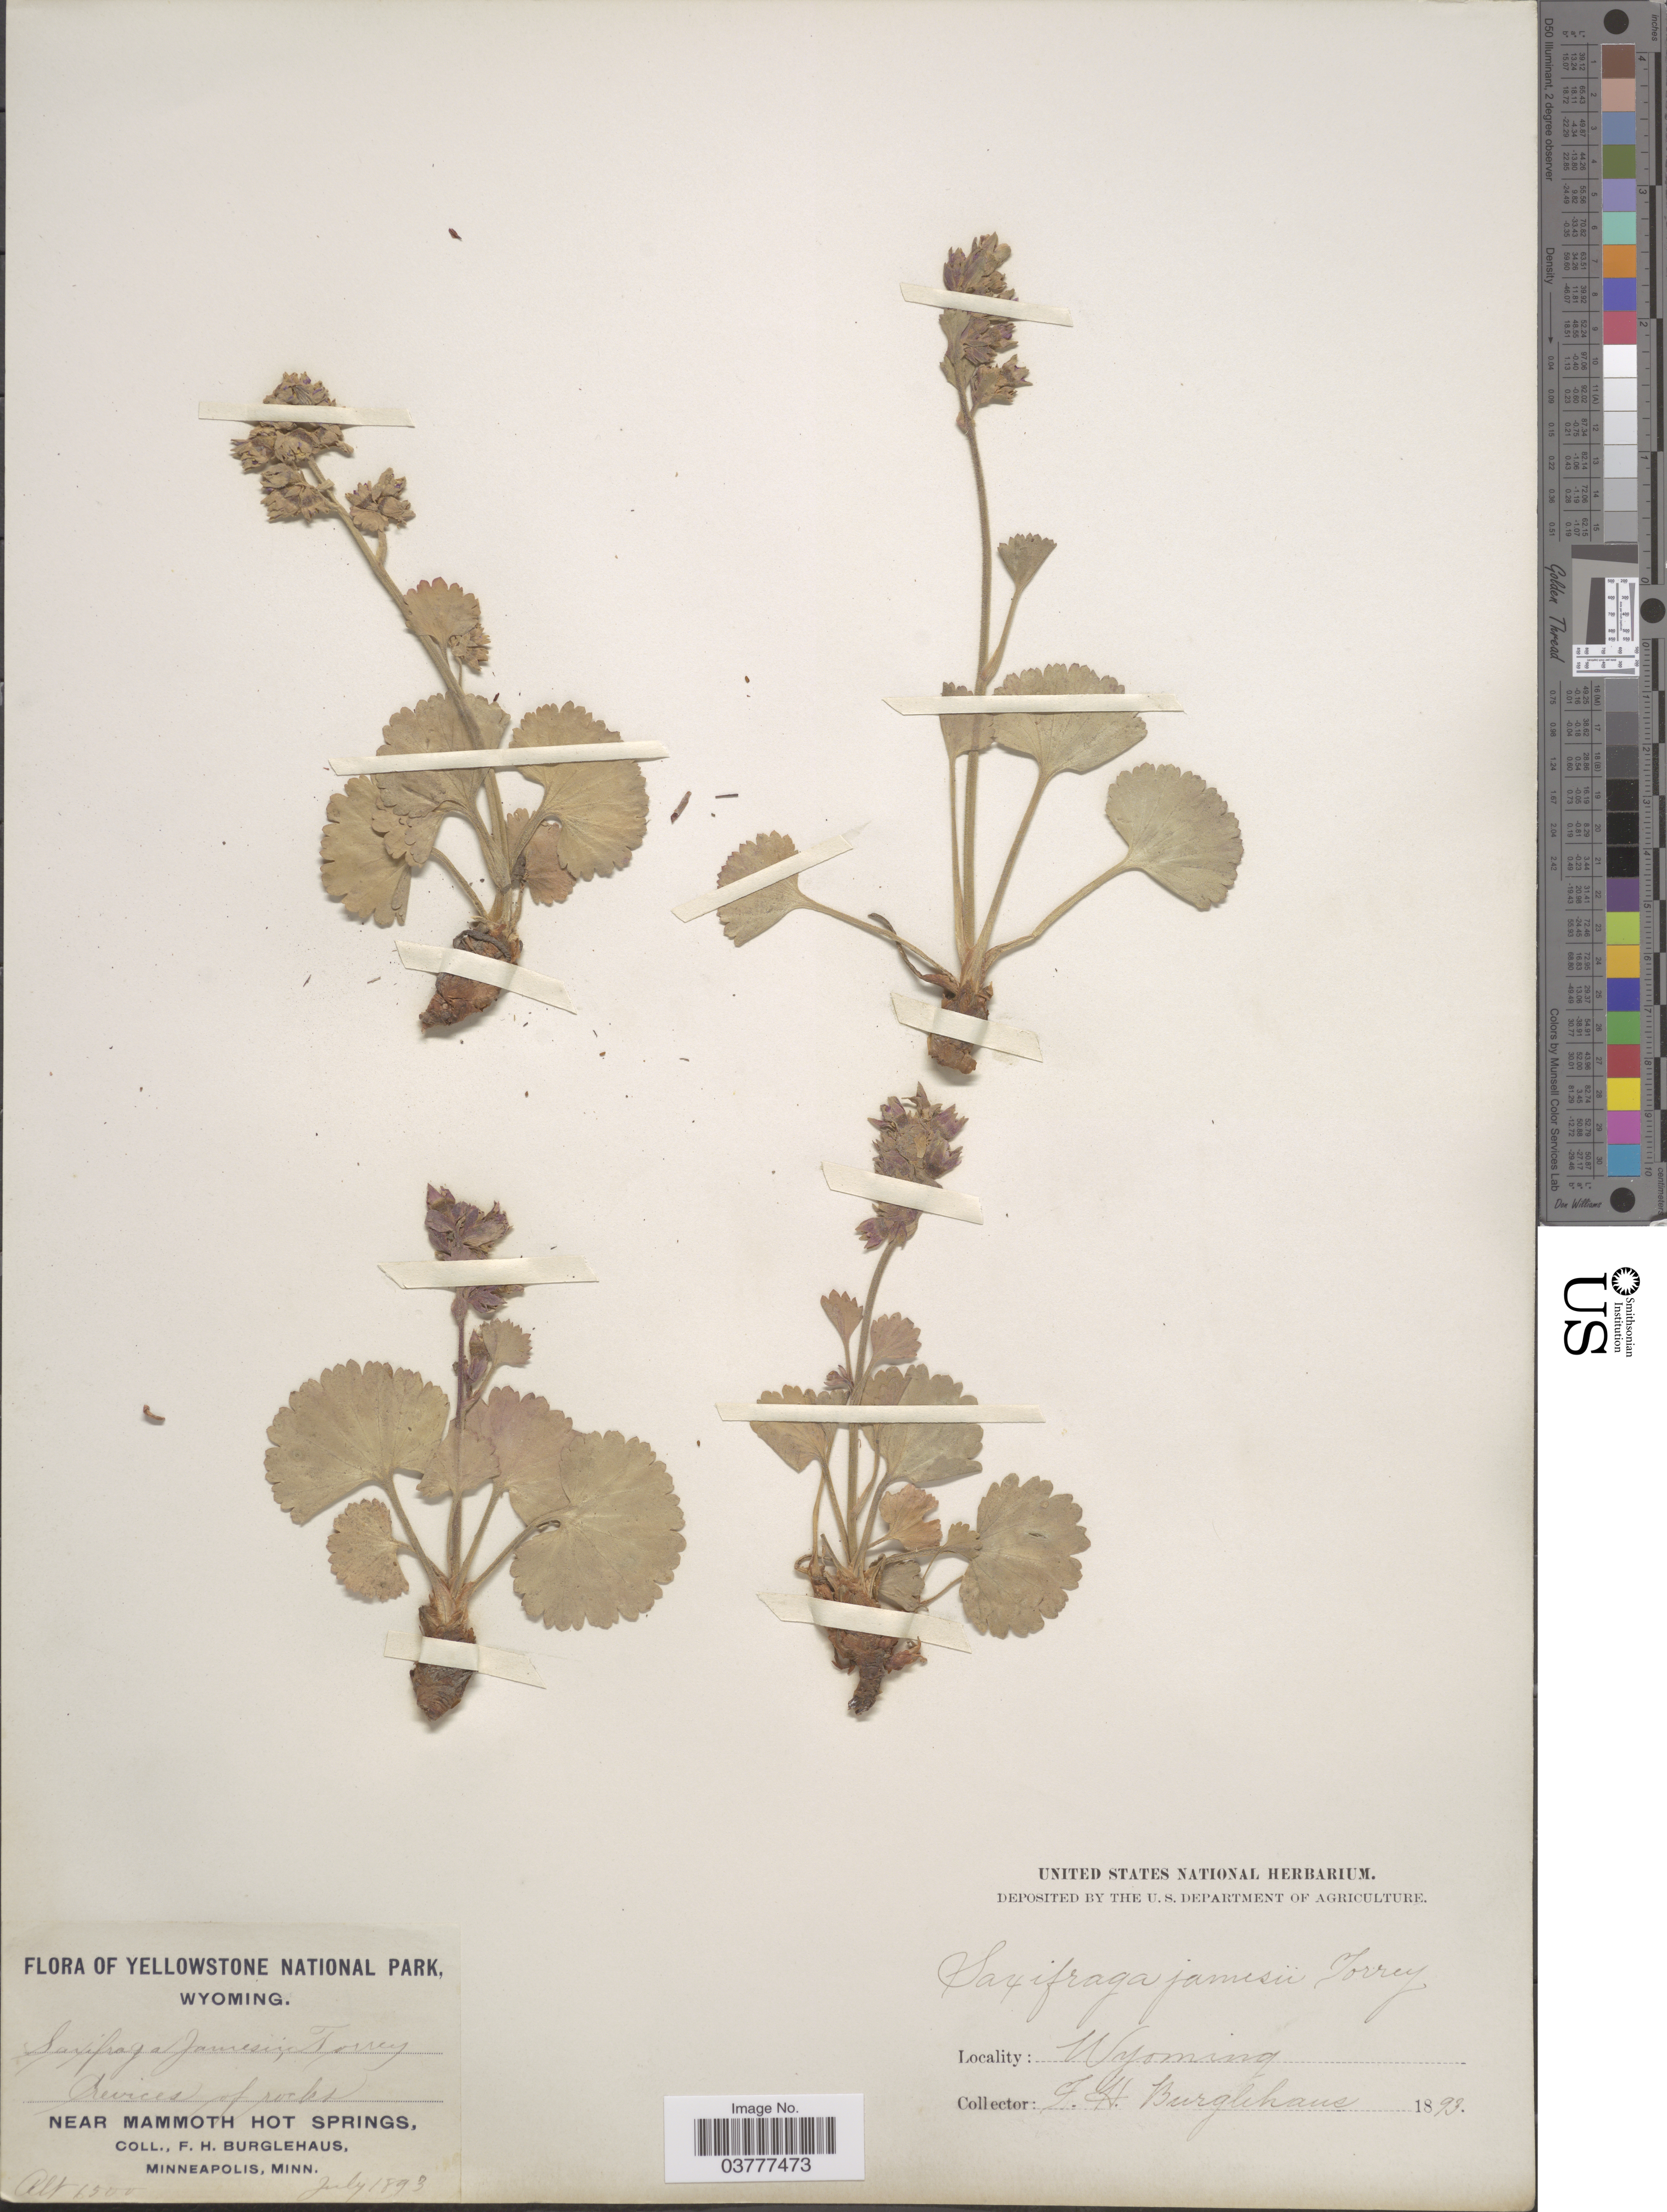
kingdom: Plantae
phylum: Tracheophyta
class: Magnoliopsida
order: Saxifragales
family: Saxifragaceae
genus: Telesonix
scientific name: Telesonix jamesii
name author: (Torr.) Raf.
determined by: Strong, Mark T., (BOT), Smithsonian Institution - National Museum of Natural History (UNITED STATES)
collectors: F. Burglehaus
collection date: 1893-07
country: United States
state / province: Wyoming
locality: Yellowstone National Park, Near Mammoth Hot Springs.